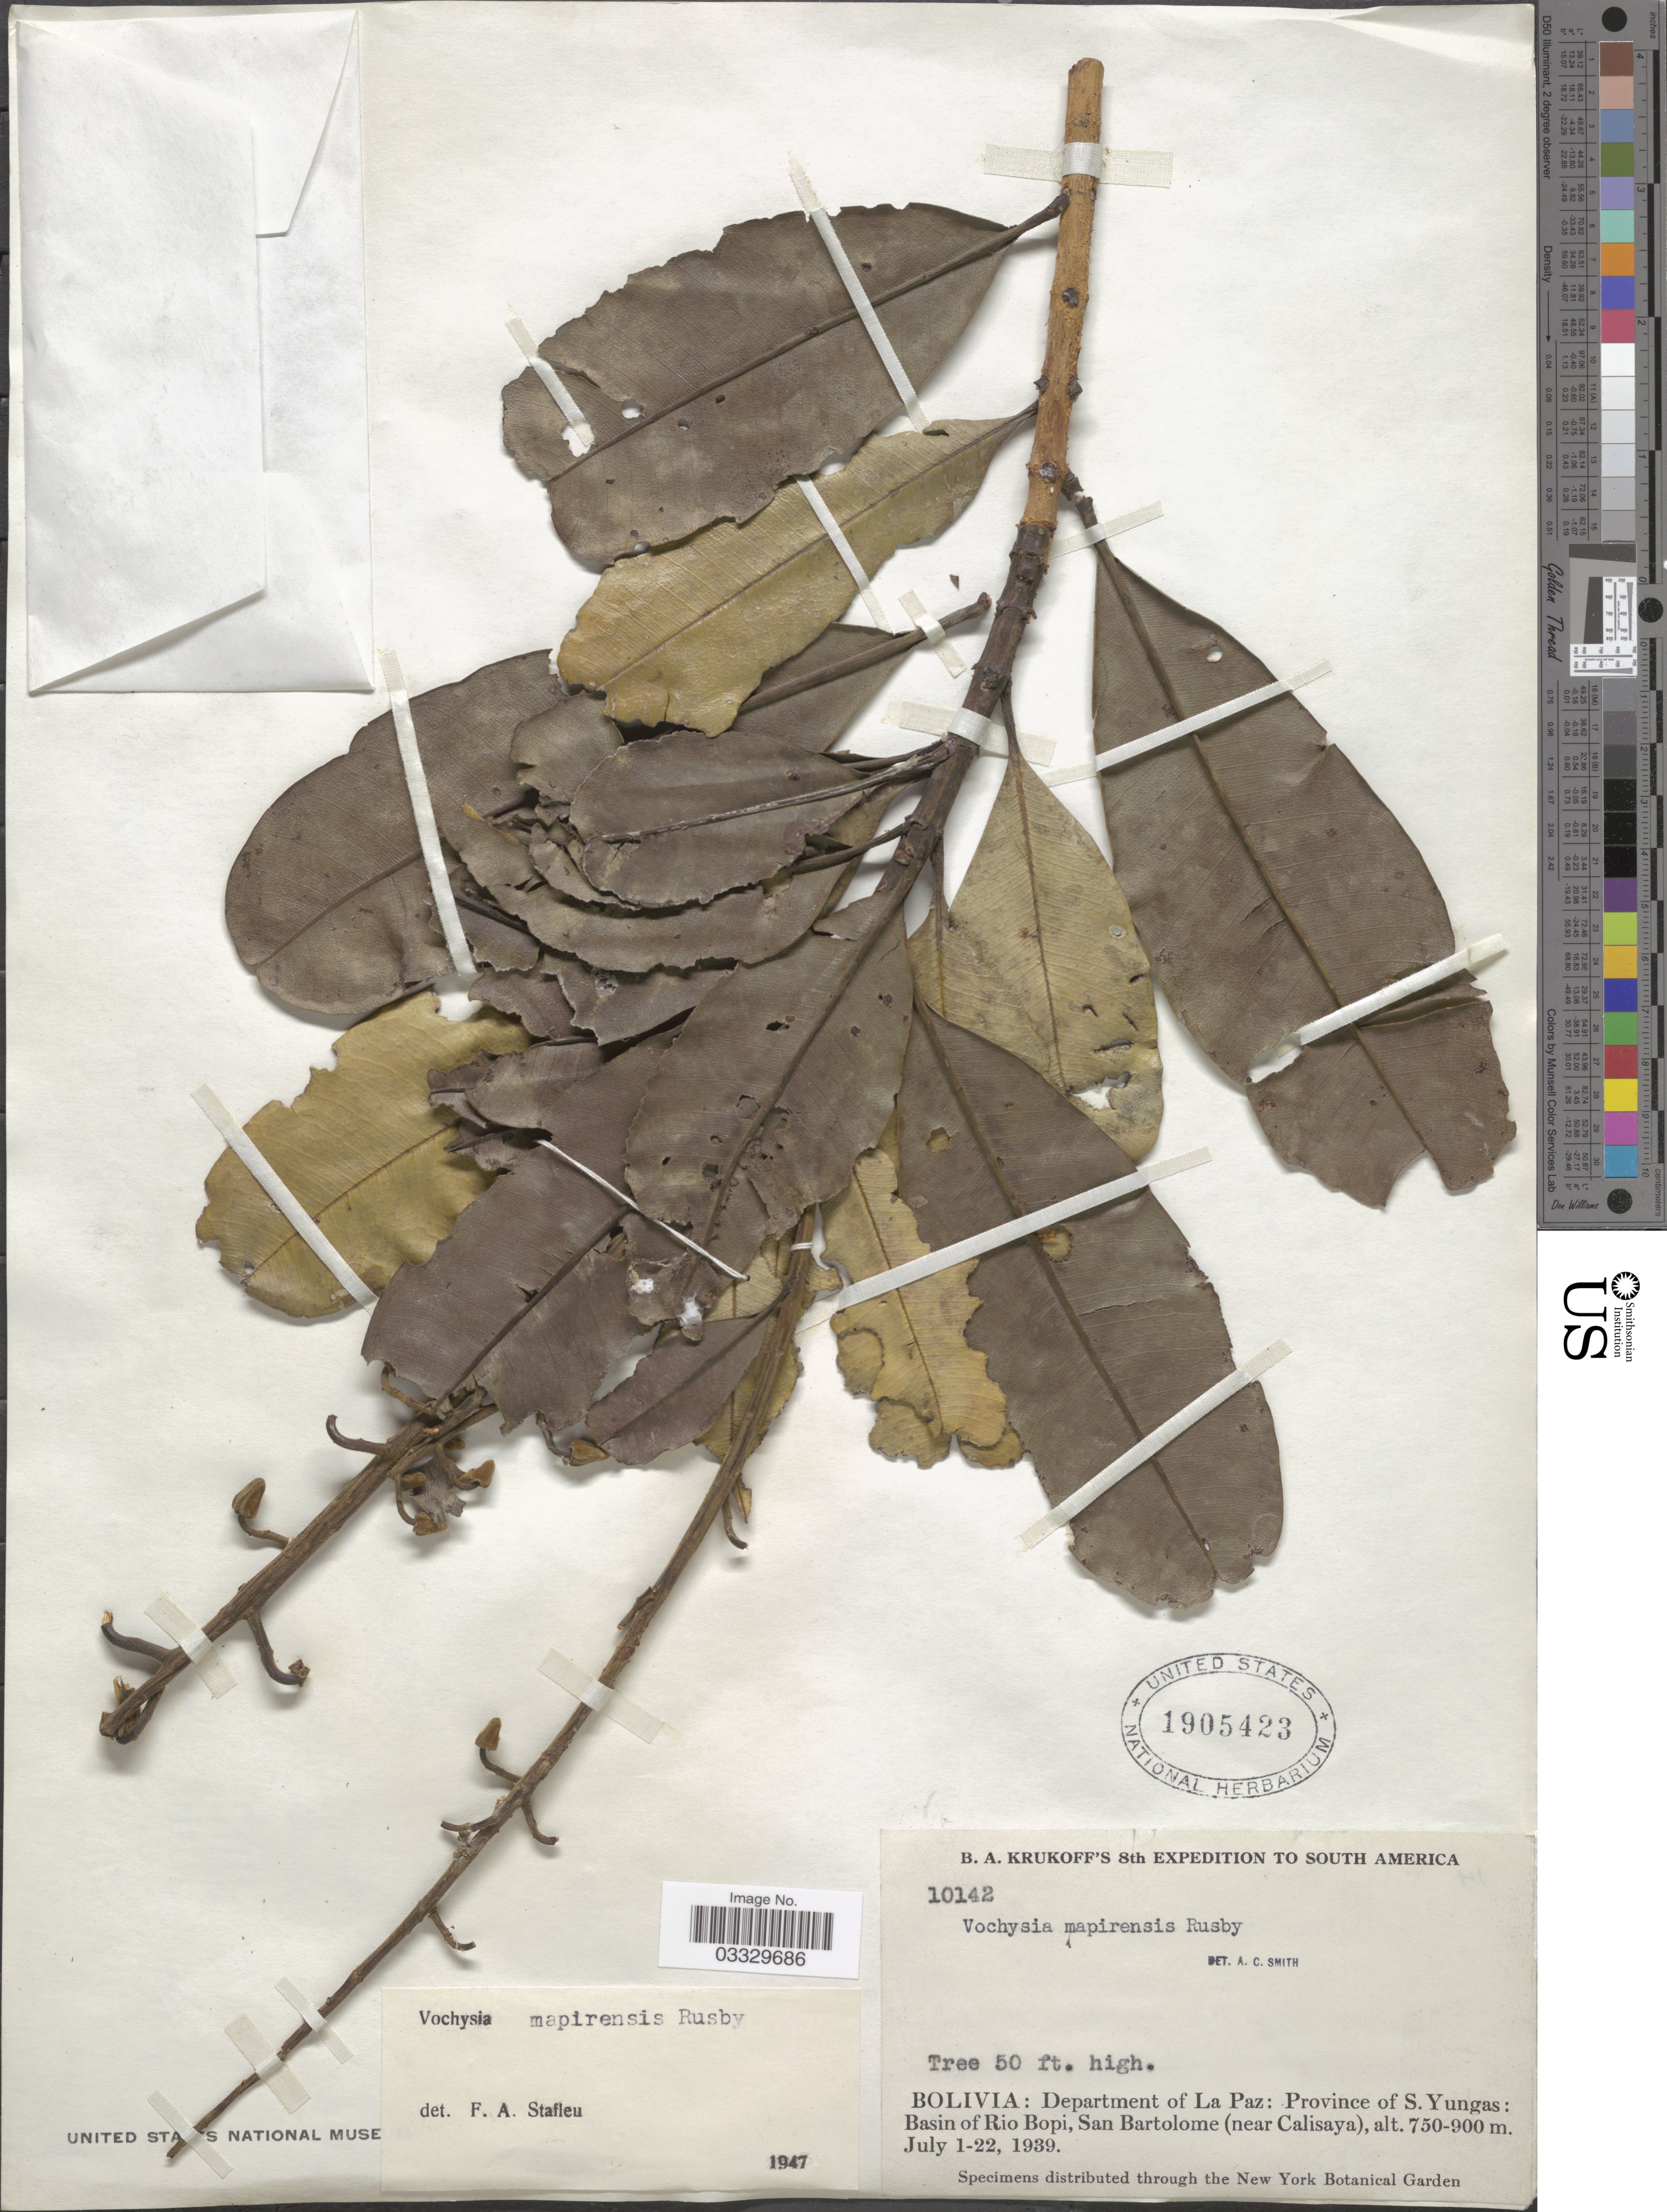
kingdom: Plantae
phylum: Tracheophyta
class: Magnoliopsida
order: Myrtales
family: Vochysiaceae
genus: Vochysia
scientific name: Vochysia mapirensis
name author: Rusby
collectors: B. A. Krukoff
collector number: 10142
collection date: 1939-07-01/1939-07-22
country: Bolivia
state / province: La Paz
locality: Department of La Paza: Province of S. Yungas: Basin of Rio Bopi, San Bartolome (near Calisaya).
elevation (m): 750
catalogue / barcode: US 1905423